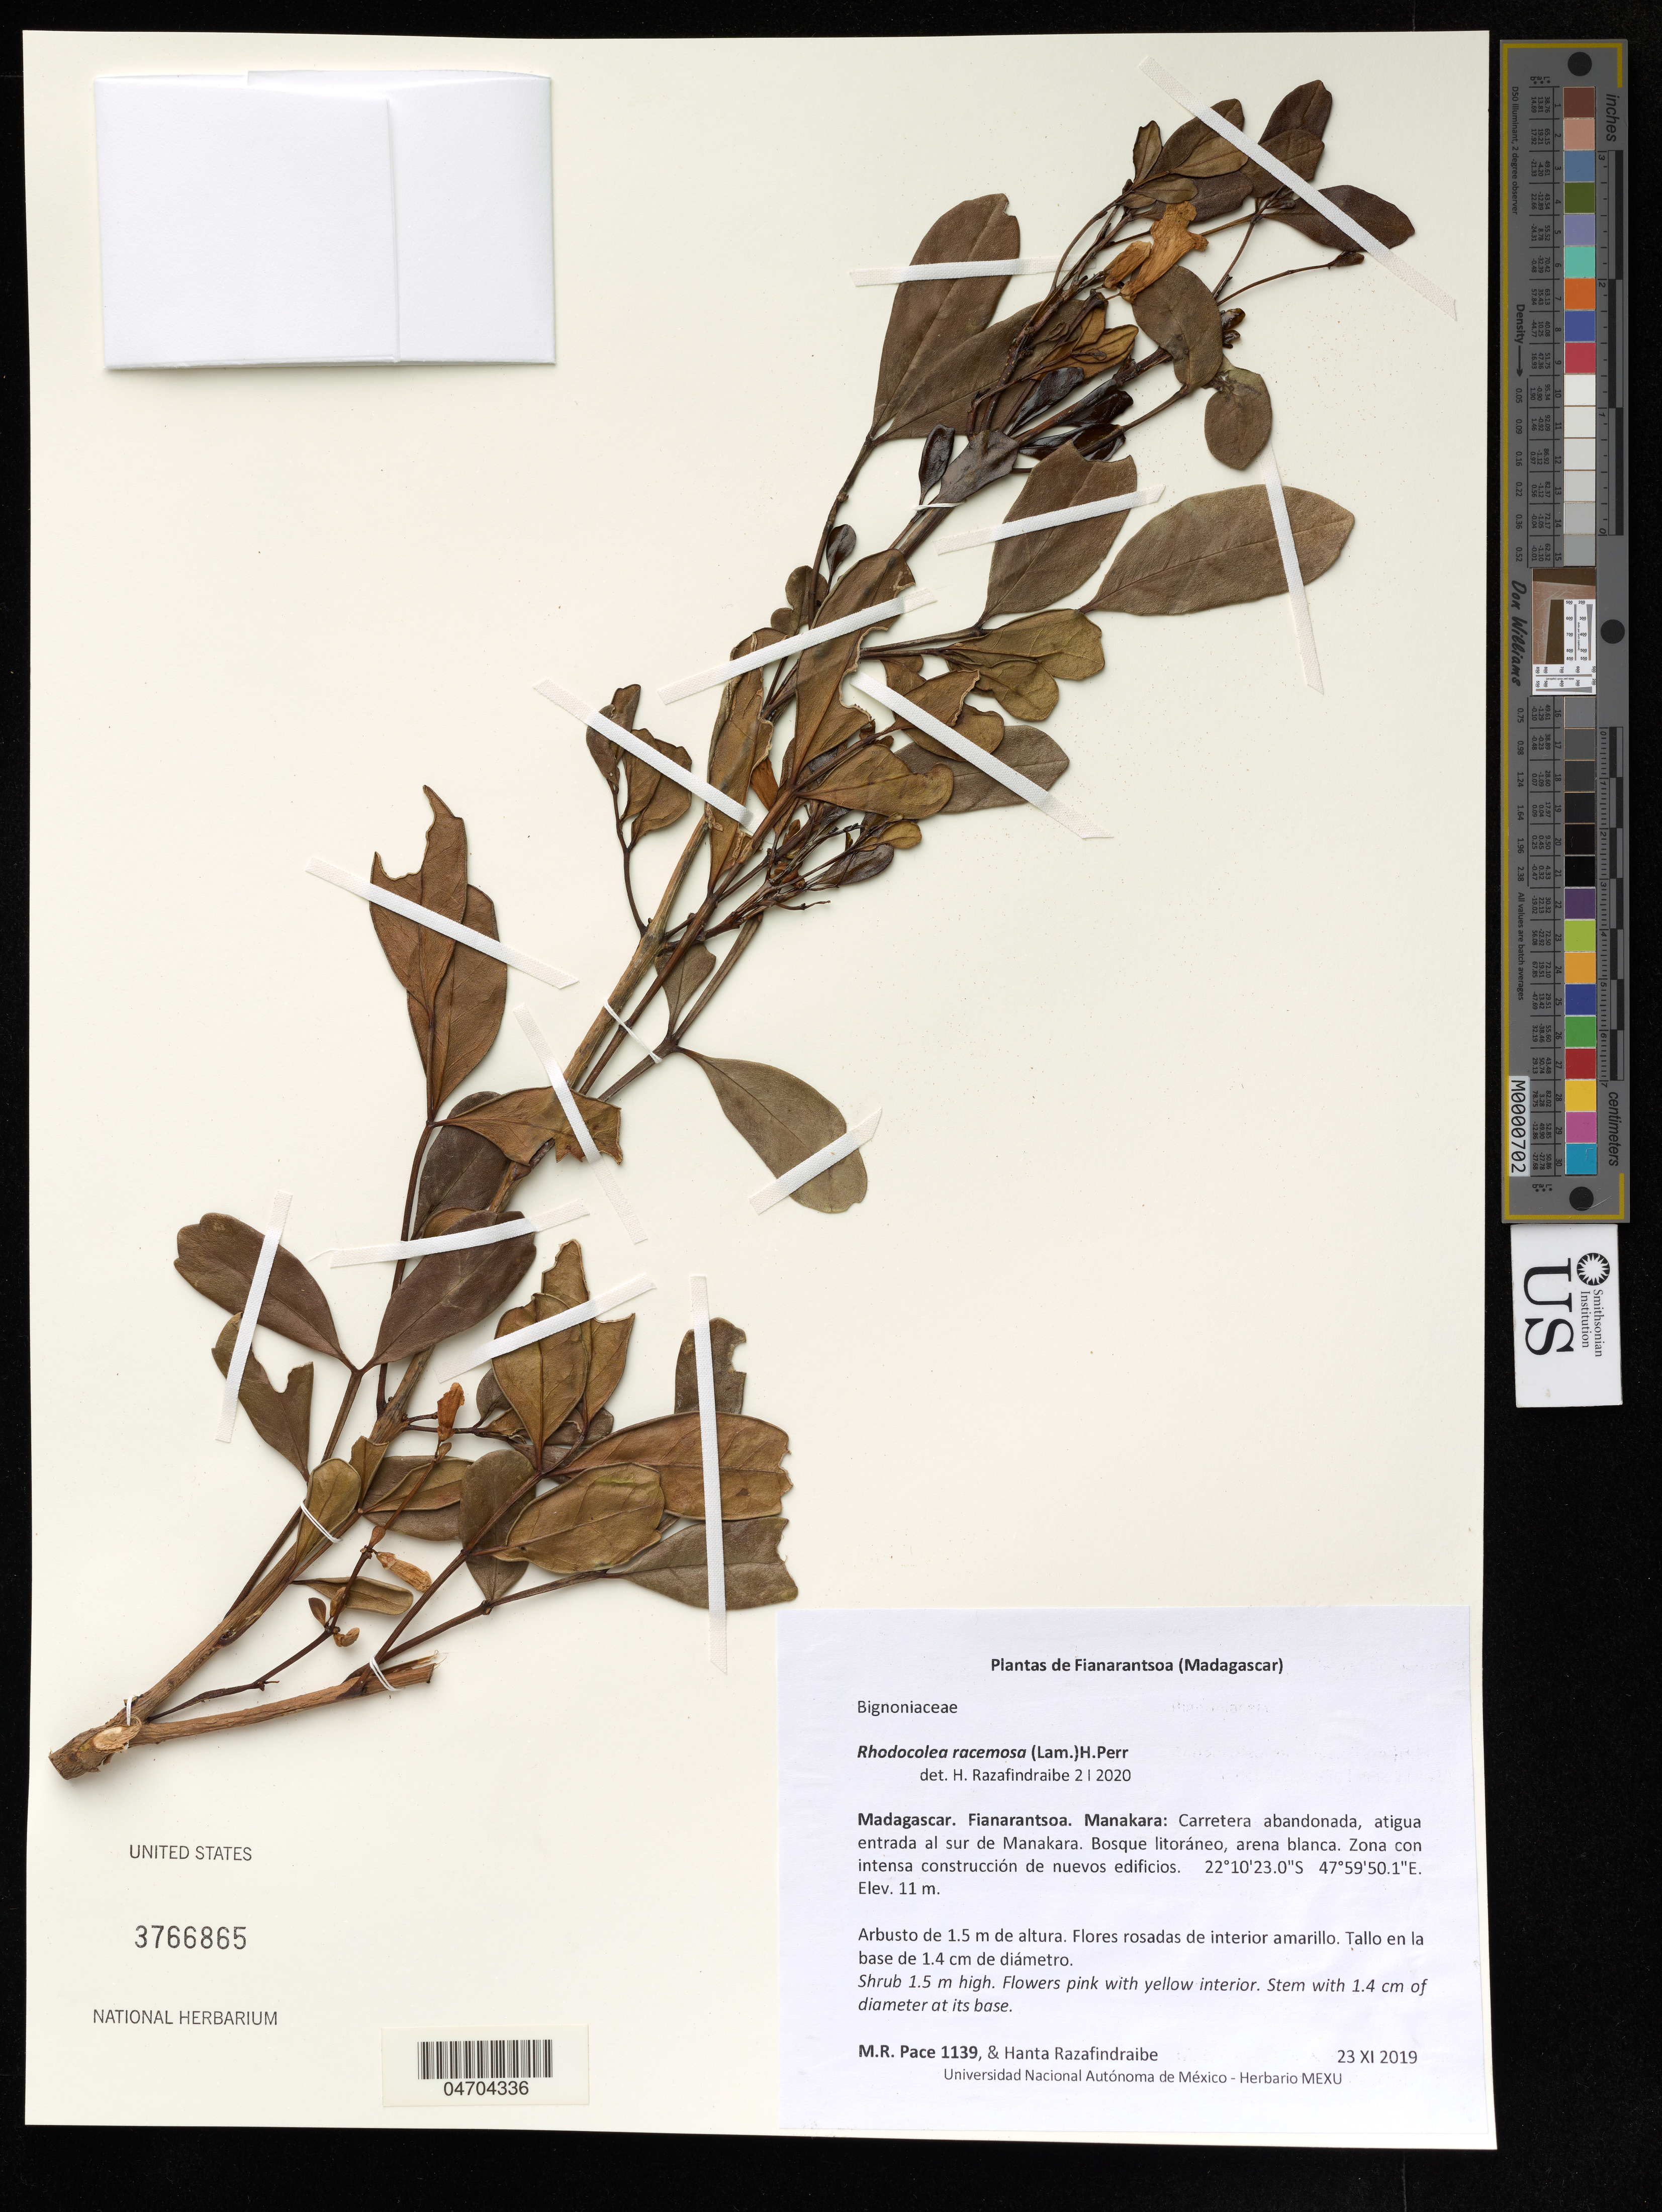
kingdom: Plantae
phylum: Tracheophyta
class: Magnoliopsida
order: Lamiales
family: Bignoniaceae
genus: Rhodocolea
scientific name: Rhodocolea racemosa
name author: (Lam.) H. Perrier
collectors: M. R. Pace & H. Razafindraibe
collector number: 1139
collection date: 2019-11-23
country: Madagascar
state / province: Fianarantsoa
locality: Manakara: Carretera abandonada, atigua entrada al sur de Manakara.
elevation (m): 11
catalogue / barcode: US 3766865